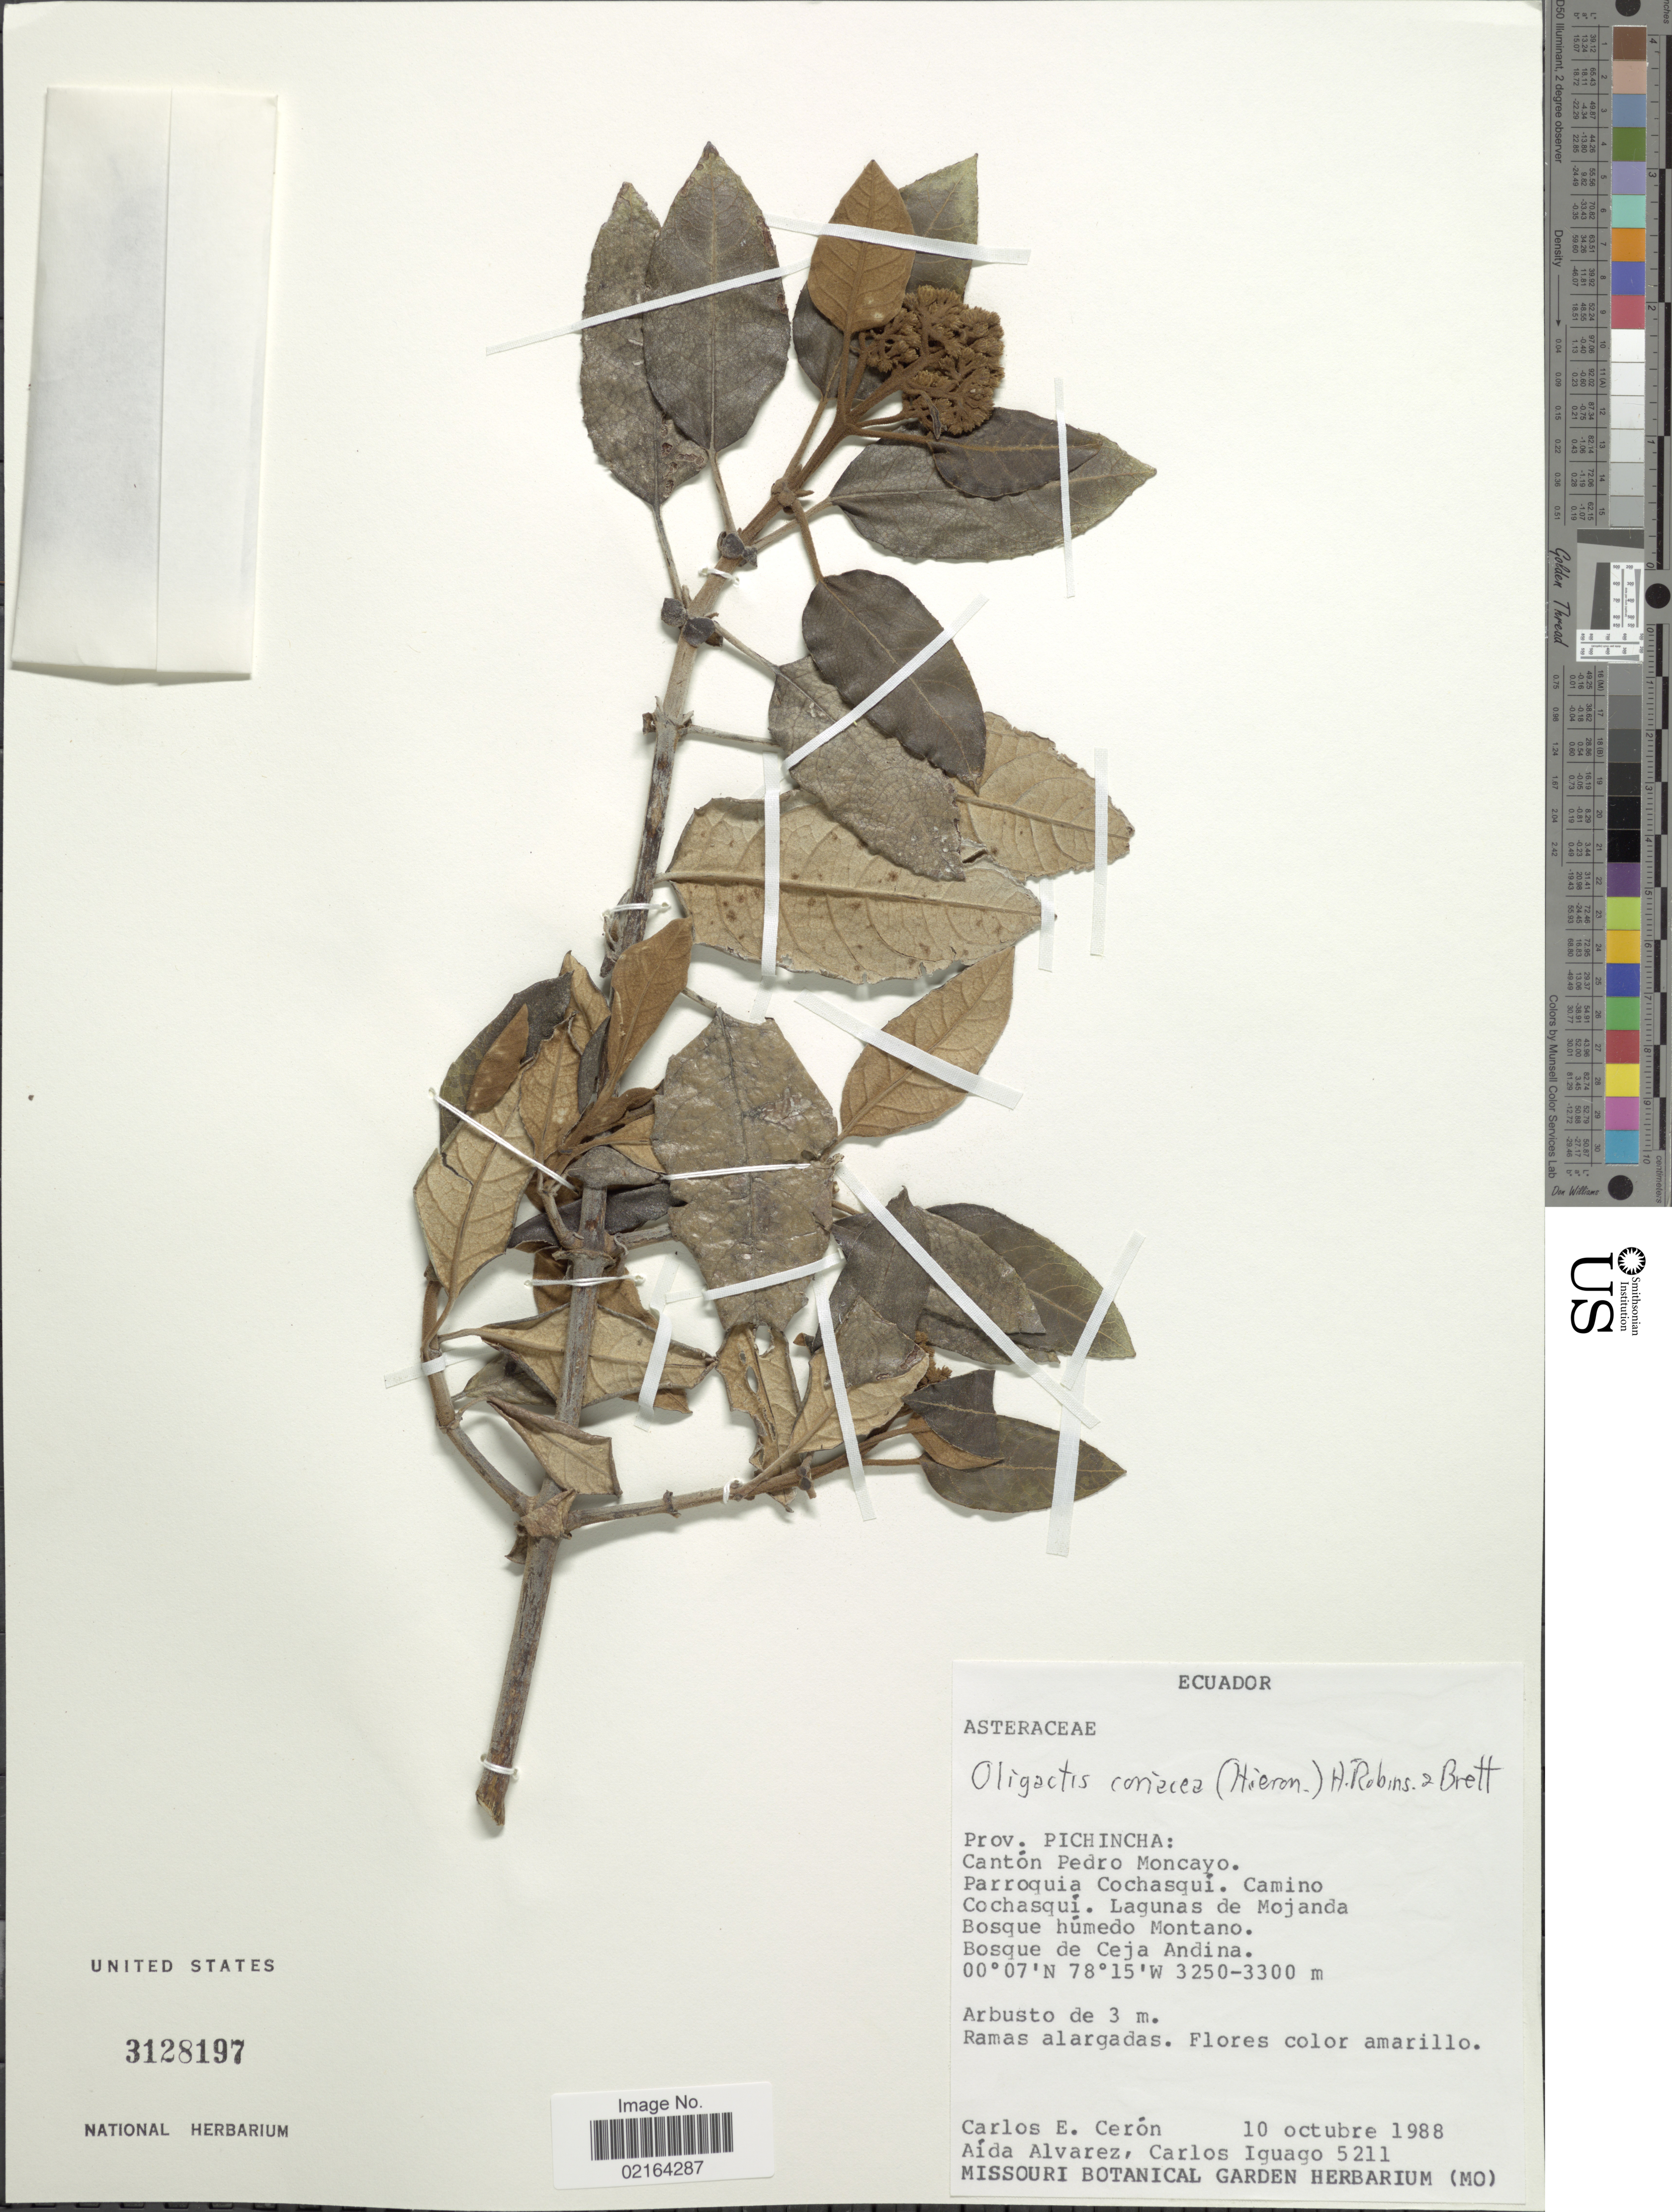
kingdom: Plantae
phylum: Tracheophyta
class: Magnoliopsida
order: Asterales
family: Asteraceae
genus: Sampera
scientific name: Sampera coriacea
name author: (Hieron.) V.A. Funk & H. Rob.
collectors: C. E. Cerón M., A. Alvarez & C. Iguago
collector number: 5211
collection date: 1988-10-10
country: Ecuador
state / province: Pichincha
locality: Prov. Pichincha: Canton Pedro Moncayo, Parroquia Cochasqui, Camino Cochasqui, Lagunas de Mojanda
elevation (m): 3250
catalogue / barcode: US 3128197